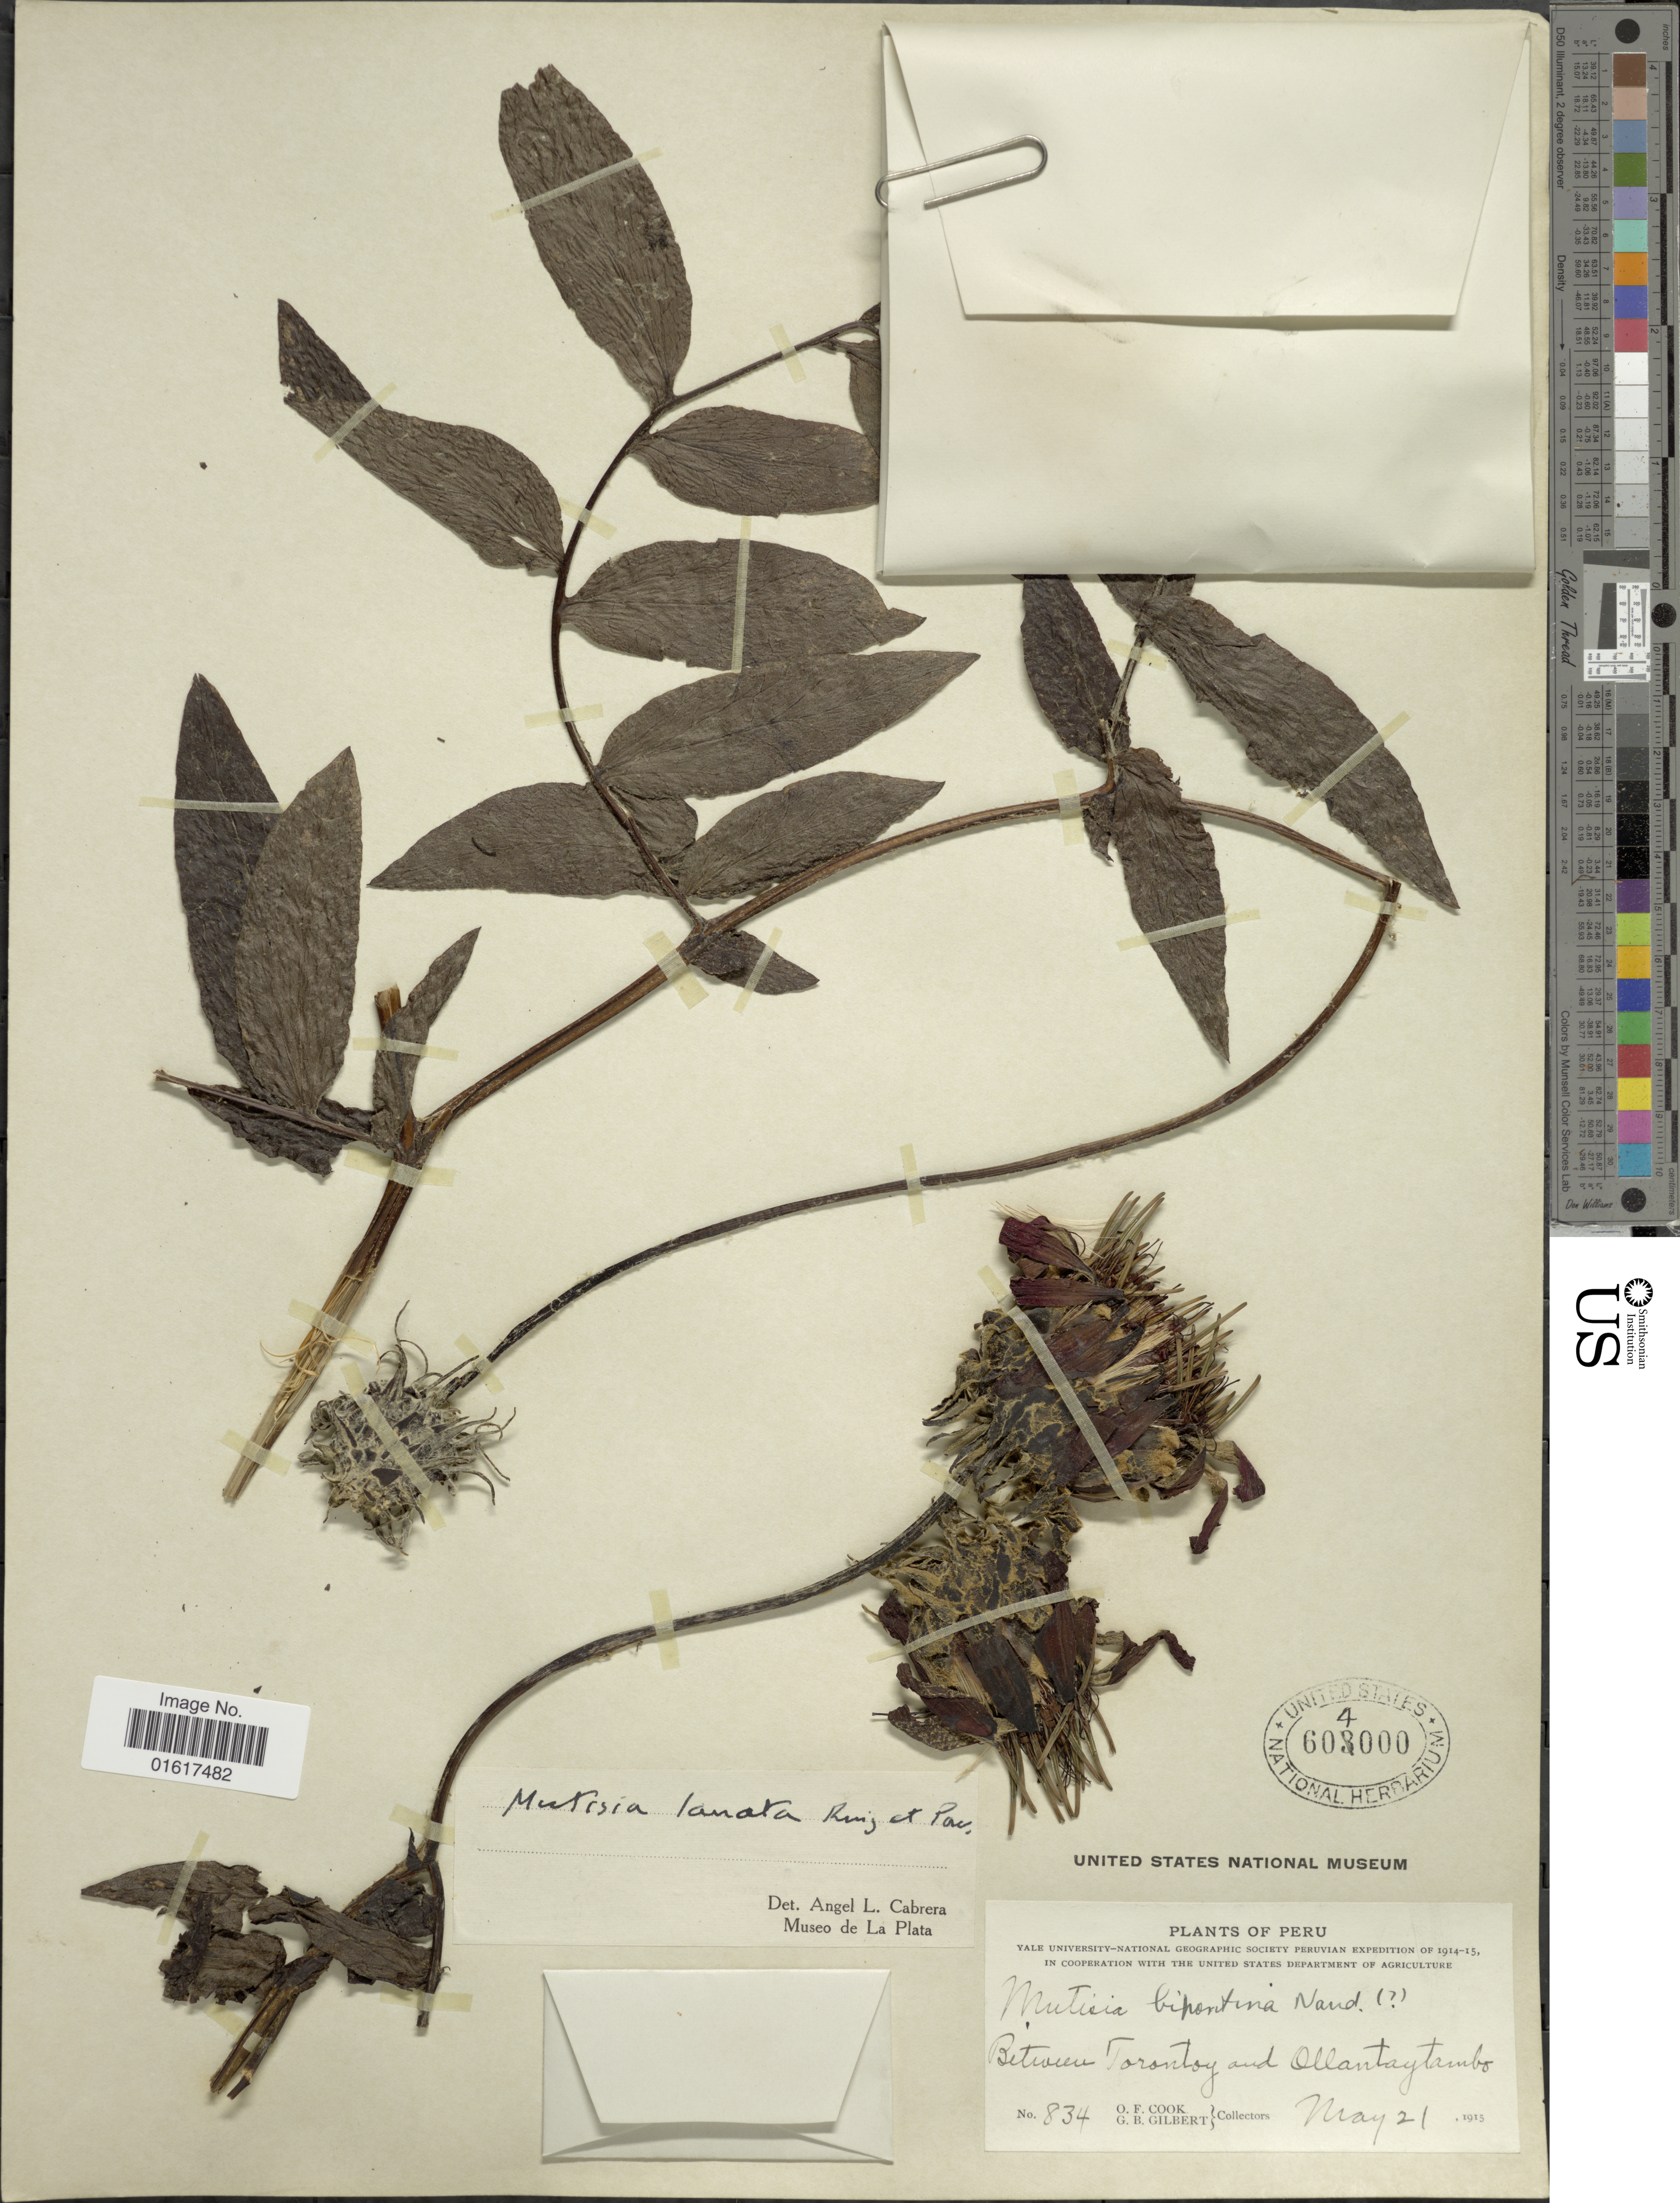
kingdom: Plantae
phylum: Tracheophyta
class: Magnoliopsida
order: Asterales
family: Asteraceae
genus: Mutisia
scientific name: Mutisia lanata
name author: Ruiz & Pav.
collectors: O. F. Cook & G. B. Gilbert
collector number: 834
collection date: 1915-05-21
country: Peru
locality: Between Torontoy and Ollantaytambo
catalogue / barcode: US 604000